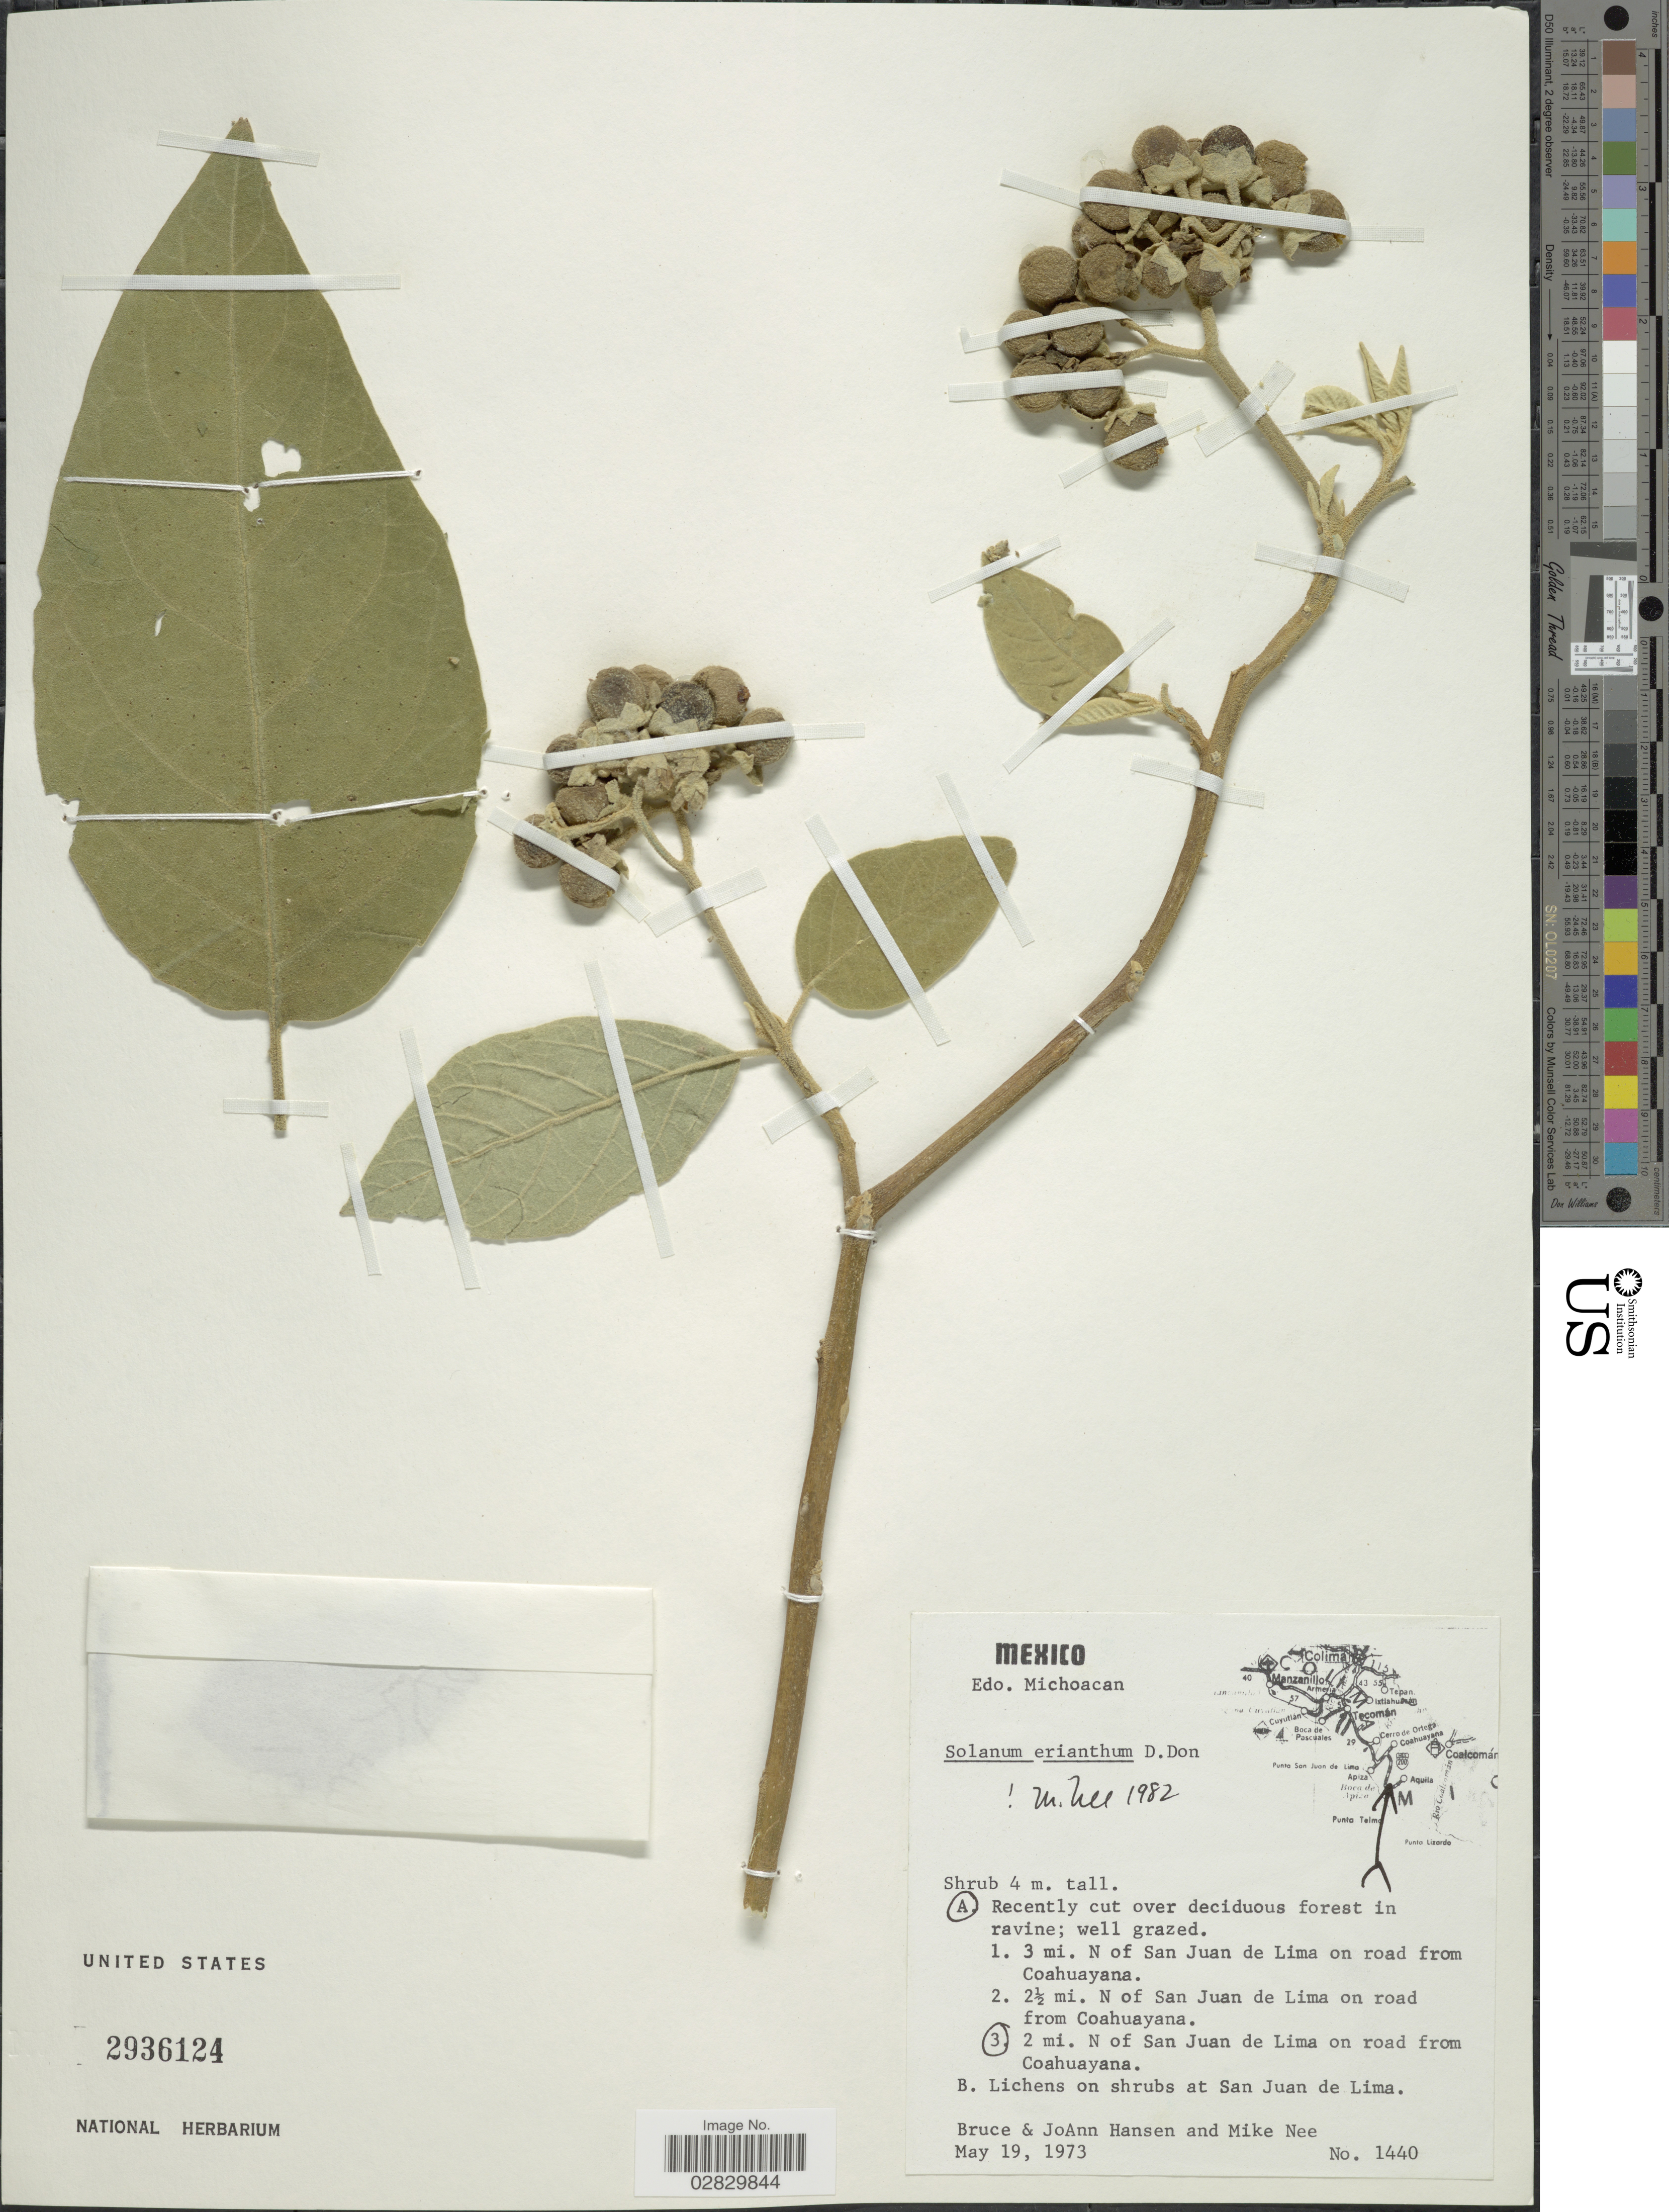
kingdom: Plantae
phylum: Tracheophyta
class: Magnoliopsida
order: Solanales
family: Solanaceae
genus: Solanum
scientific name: Solanum erianthum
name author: D. Don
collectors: B. Hansen, J. Hansen & M. Nee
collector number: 1440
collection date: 1973-05-19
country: Mexico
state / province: Michoacán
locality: Edo. Michoacan, 2 mi. N of San Juan de Lima on road from Coahuayana.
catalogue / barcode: US 2936124